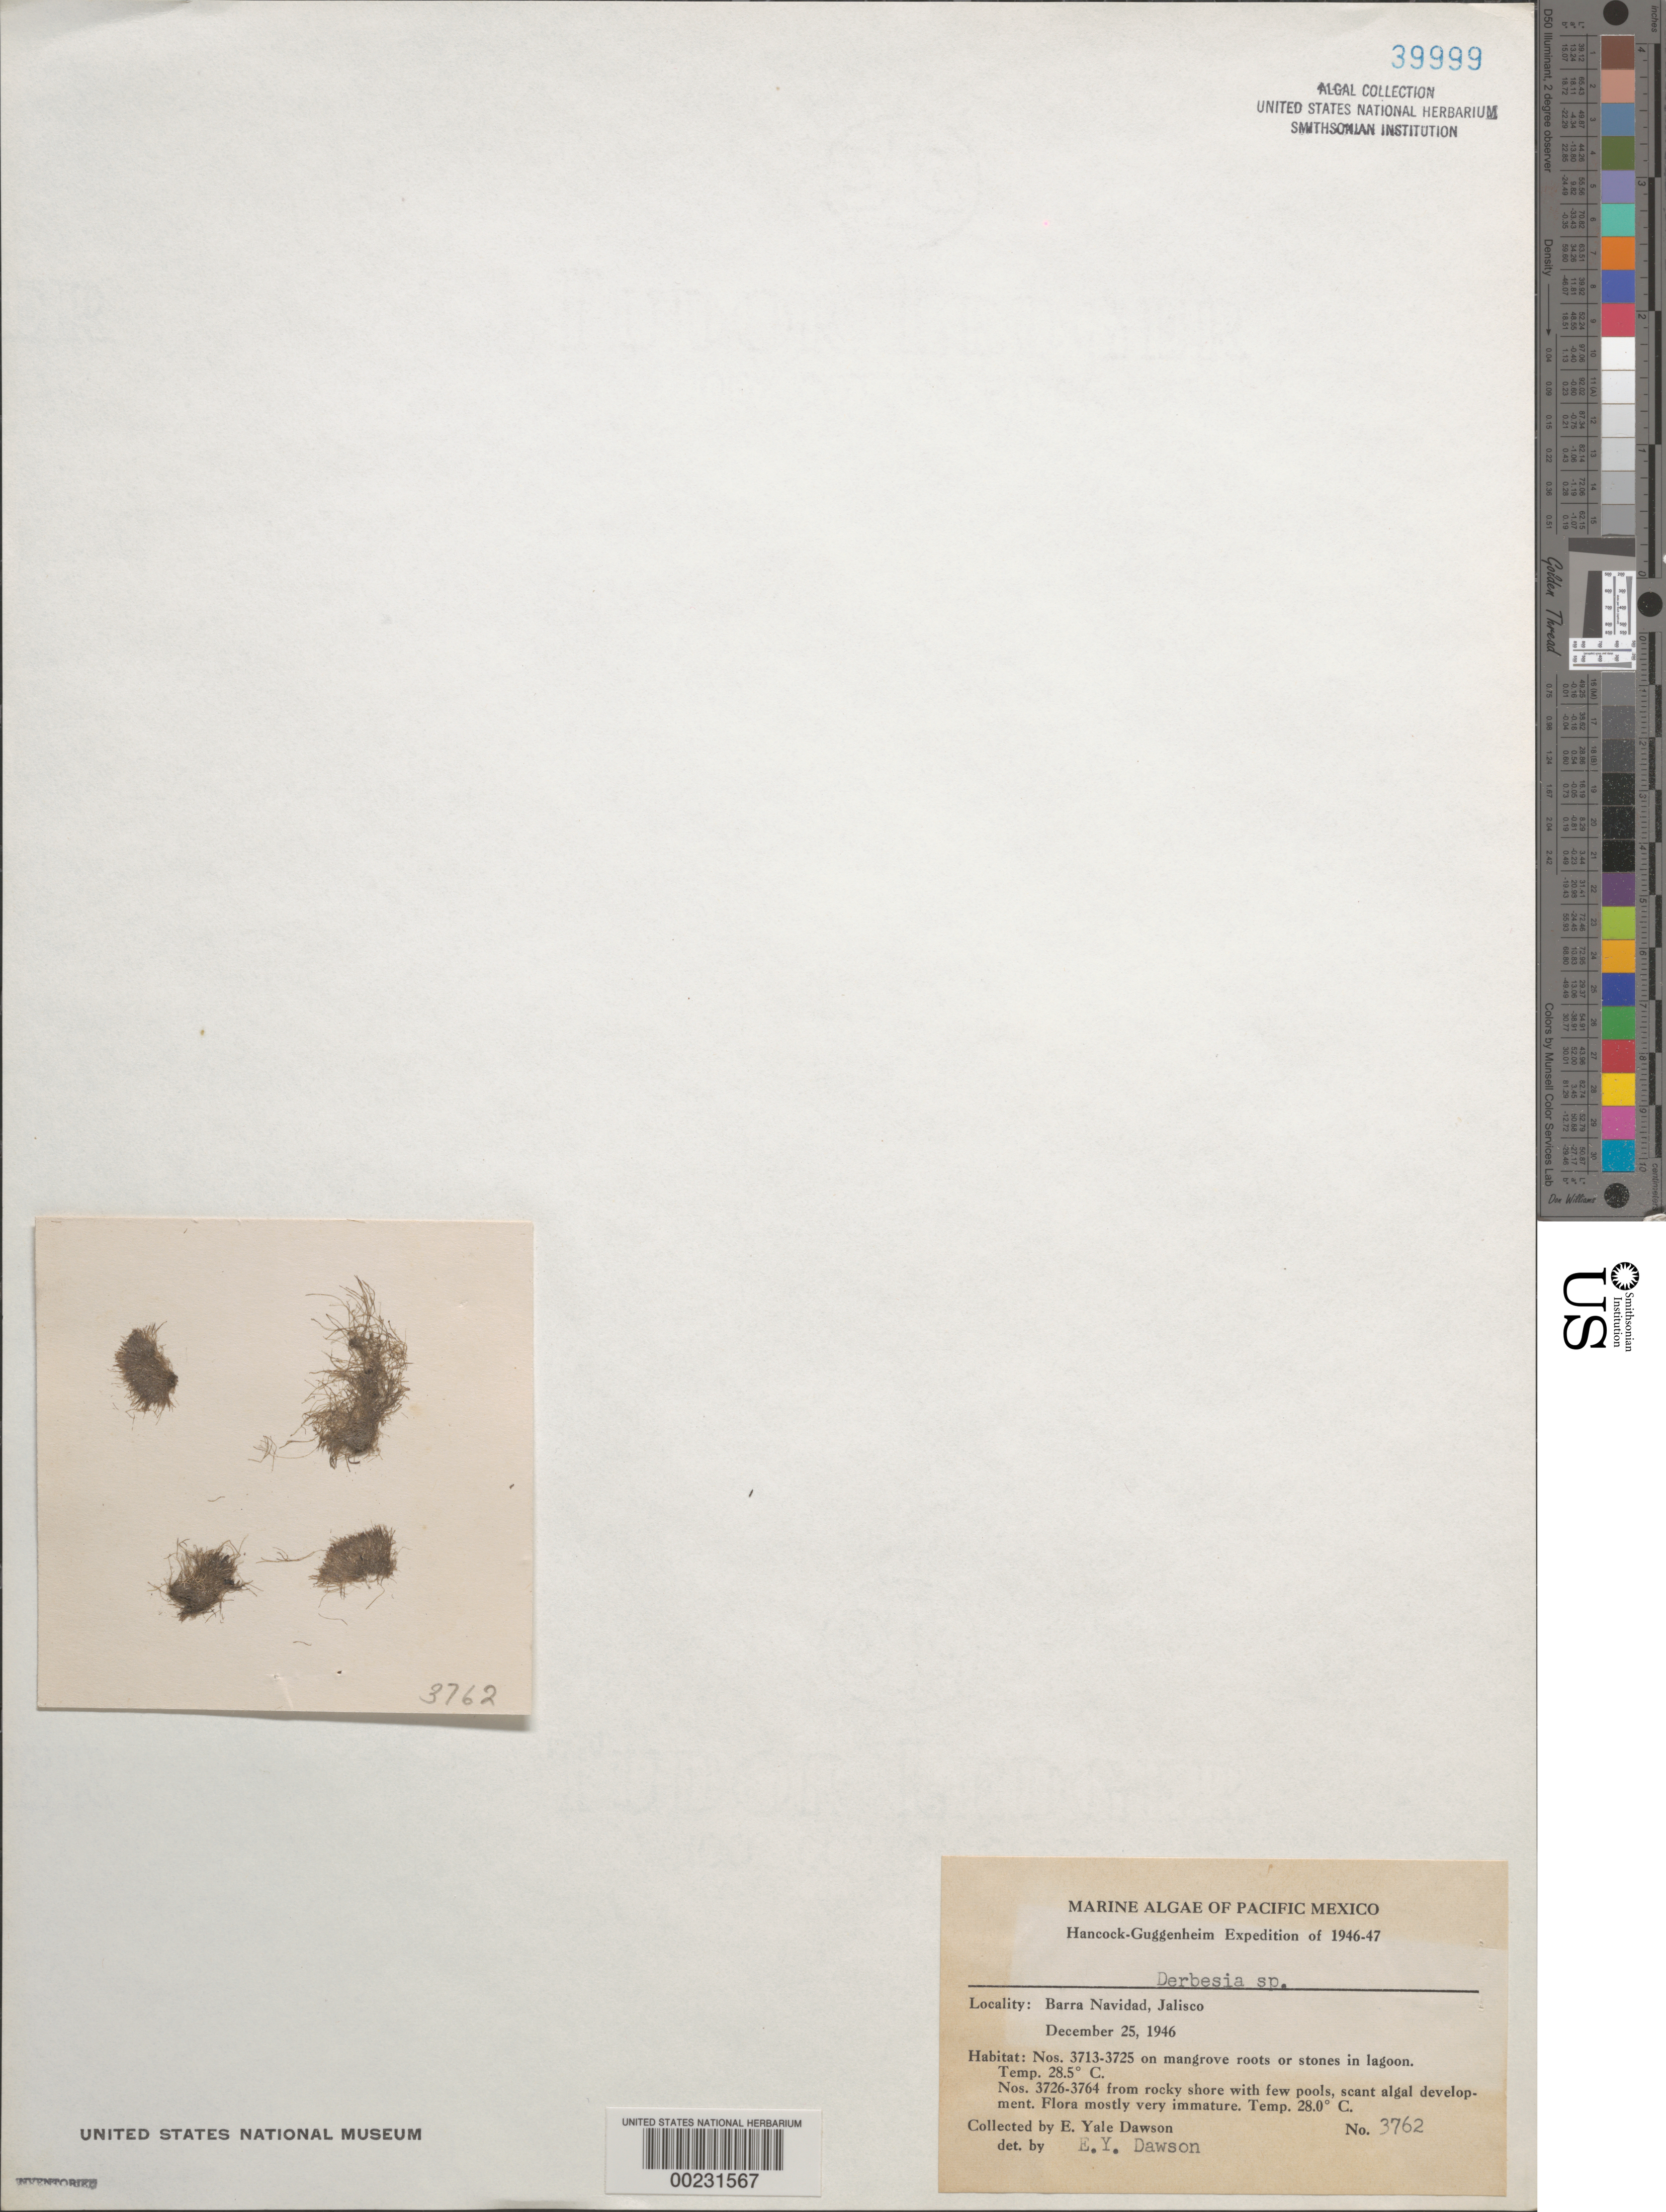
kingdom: Plantae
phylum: Chlorophyta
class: Ulvophyceae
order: Bryopsidales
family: Derbesiaceae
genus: Derbesia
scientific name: Derbesia sp.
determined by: Dawson, E. Y.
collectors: E. Y. Dawson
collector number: EYD 3762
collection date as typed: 25 Dec 1946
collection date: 1946-12-25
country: Mexico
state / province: Jalisco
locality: Barra Navidad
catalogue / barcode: US 39999